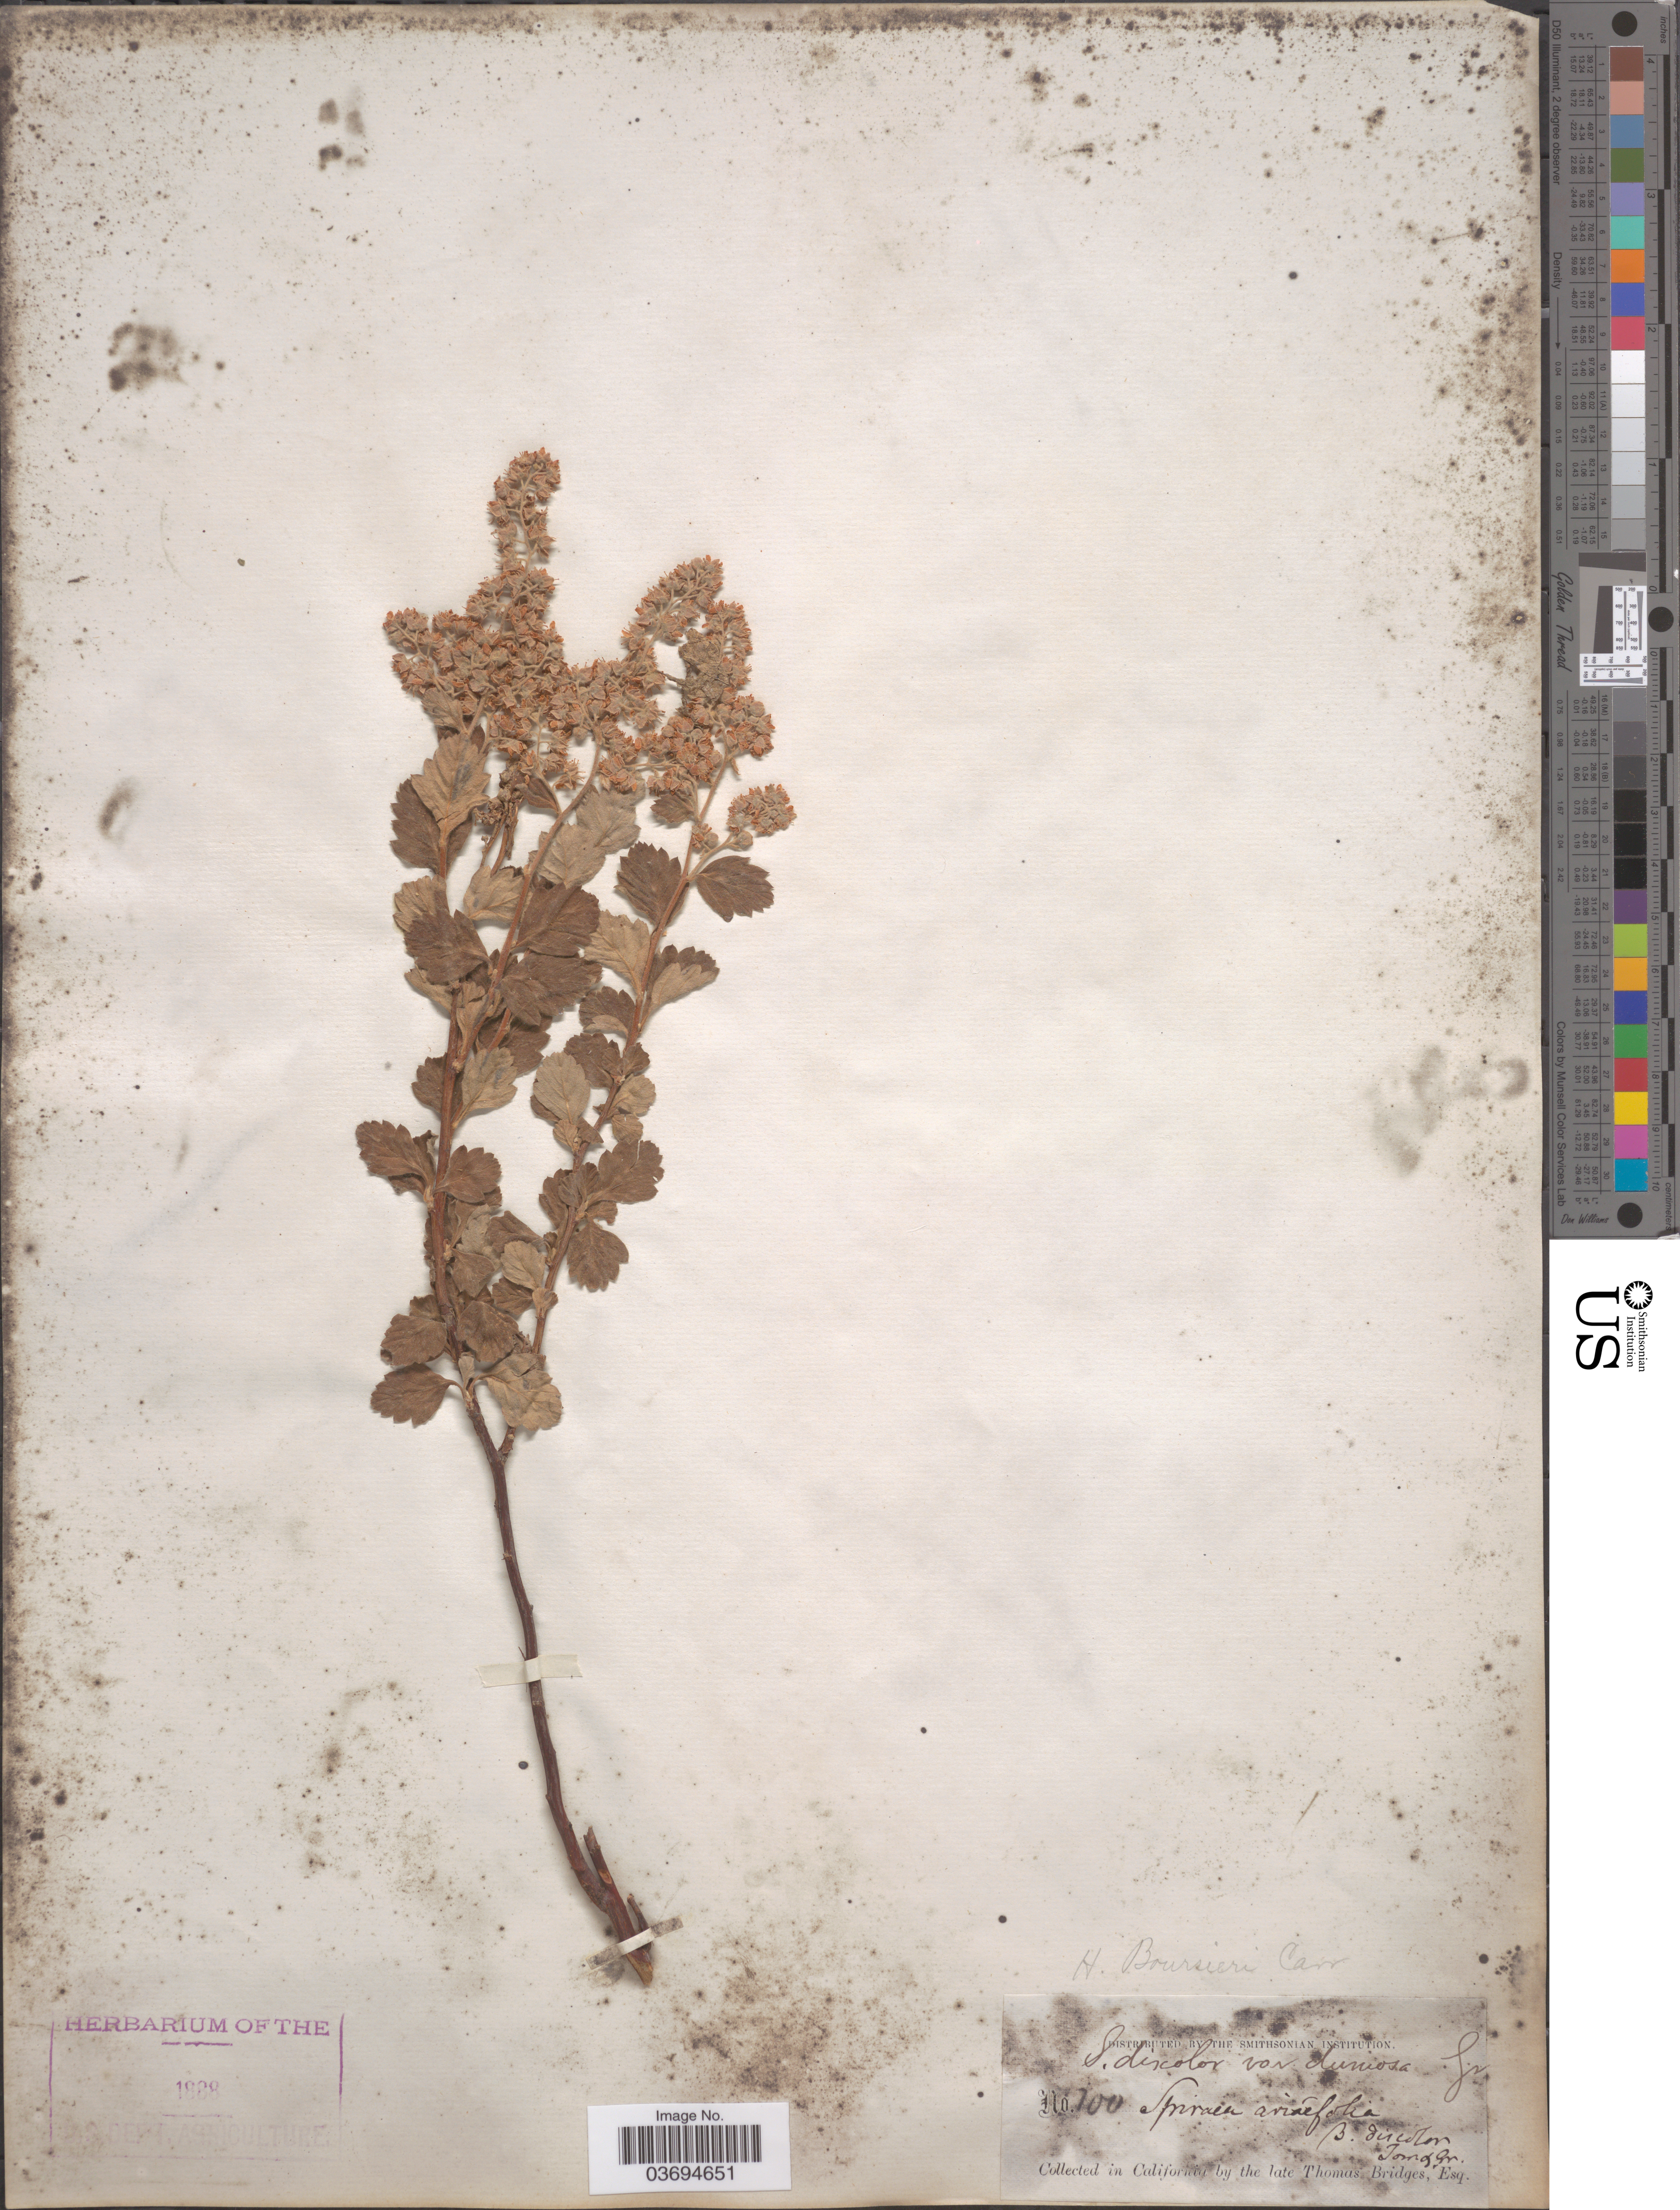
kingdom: Plantae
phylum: Tracheophyta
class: Magnoliopsida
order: Rosales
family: Rosaceae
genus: Holodiscus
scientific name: Holodiscus discolor var. discolor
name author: (Pursh) Maxim.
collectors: T. Bridges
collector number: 700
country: United States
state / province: California